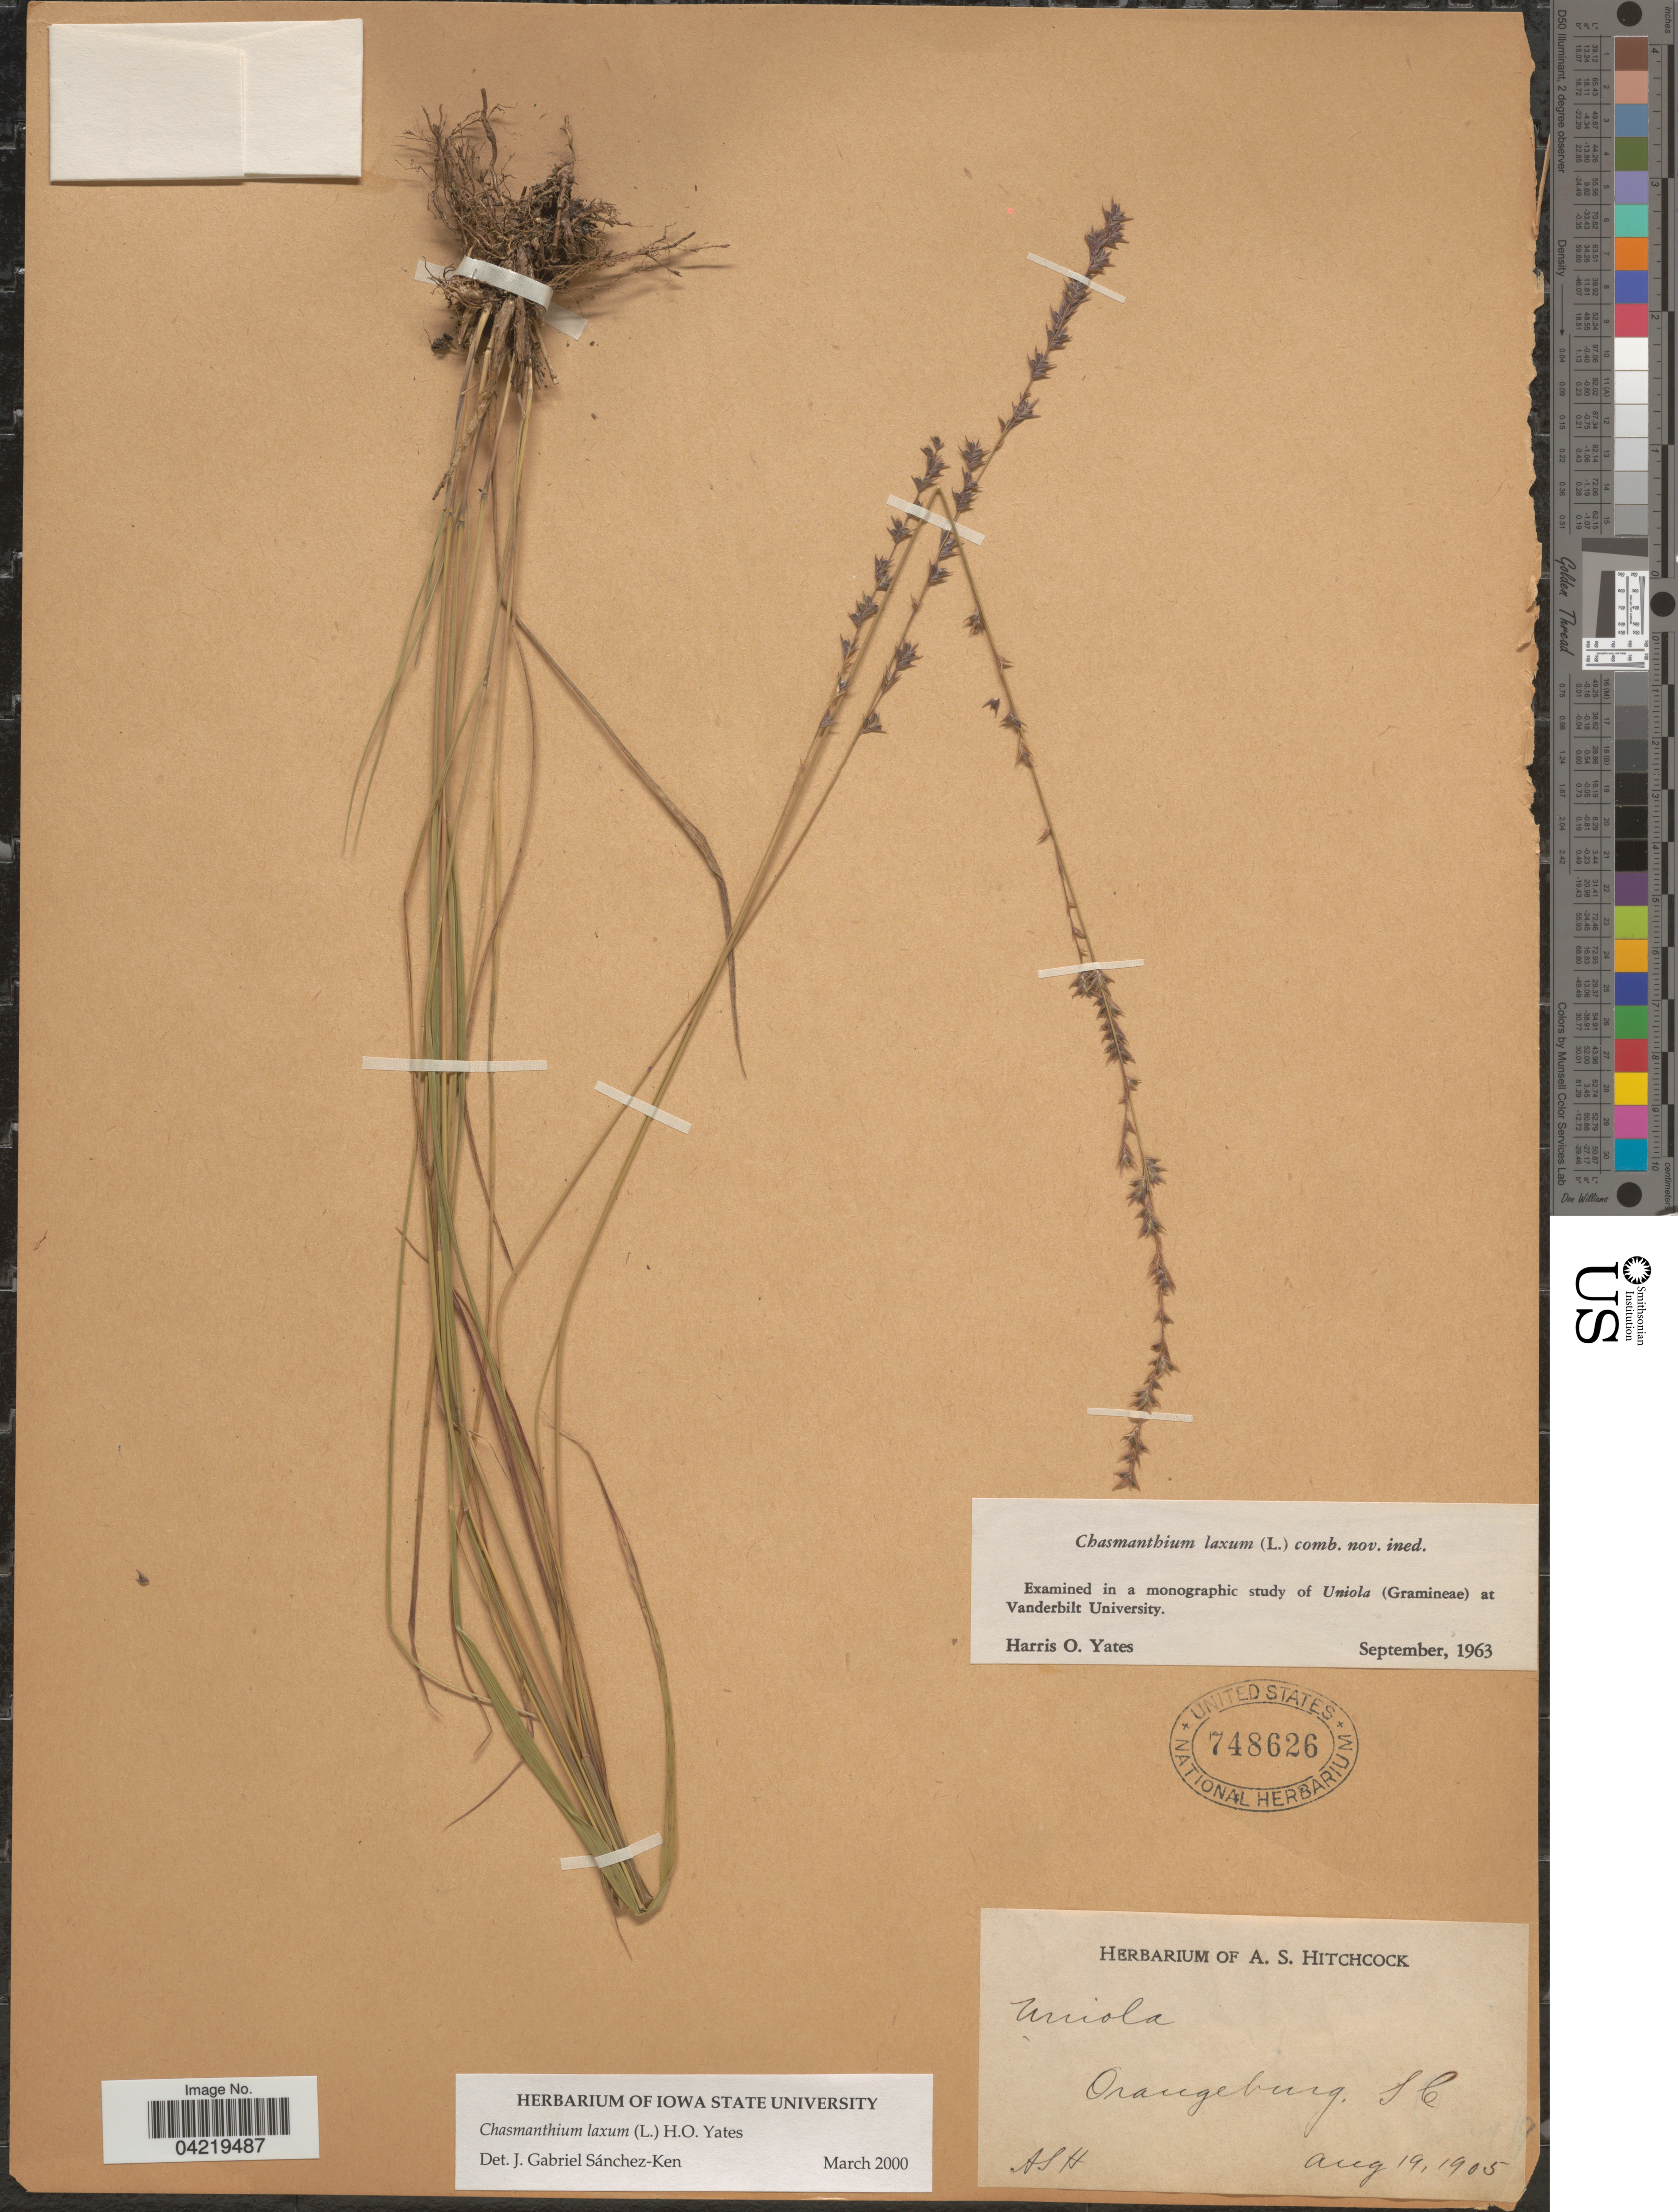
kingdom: Plantae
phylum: Tracheophyta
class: Liliopsida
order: Poales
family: Poaceae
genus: Chasmanthium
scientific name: Chasmanthium laxum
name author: (L.) H.O. Yates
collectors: A. S. Hitchcock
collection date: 1905-08-19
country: United States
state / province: South Carolina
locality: Orangeburg.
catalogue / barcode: US 748626